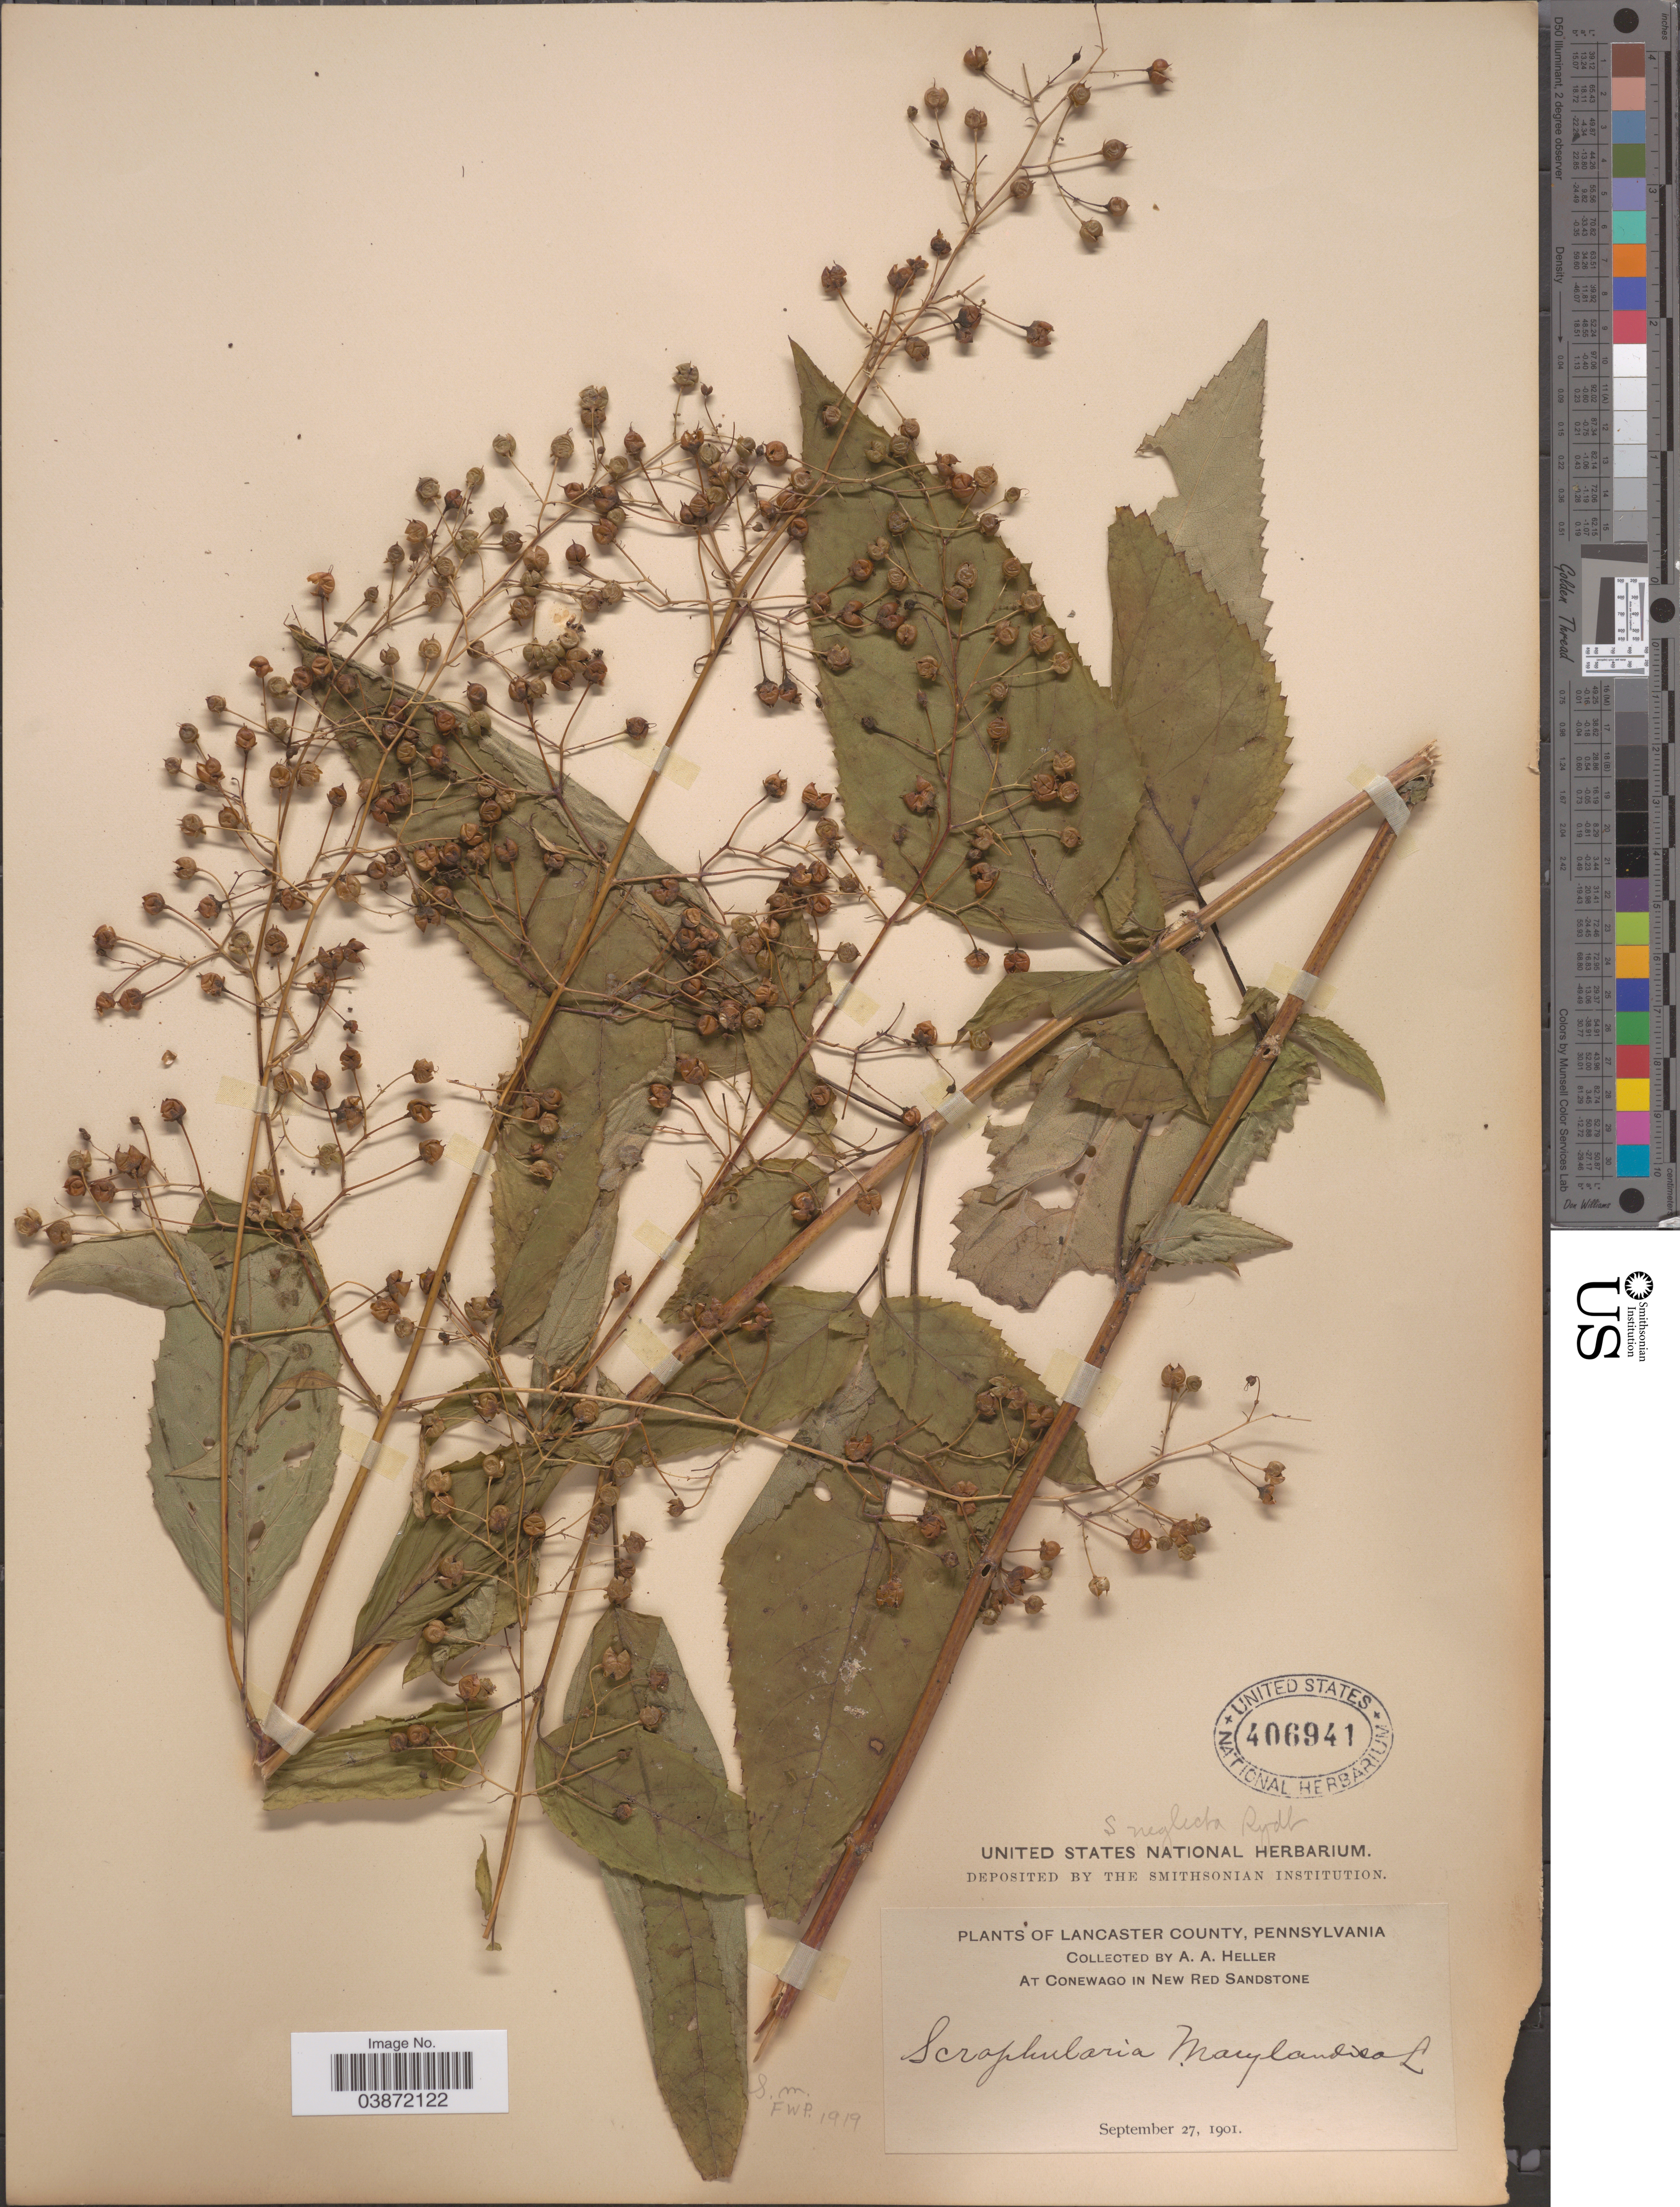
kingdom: Plantae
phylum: Tracheophyta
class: Magnoliopsida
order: Lamiales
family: Scrophulariaceae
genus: Scrophularia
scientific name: Scrophularia marilandica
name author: L.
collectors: A. A. Heller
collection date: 1901-09-27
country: United States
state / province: Pennsylvania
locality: Lancaster County. At Conewago in New Red Sandstone.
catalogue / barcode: US 406941